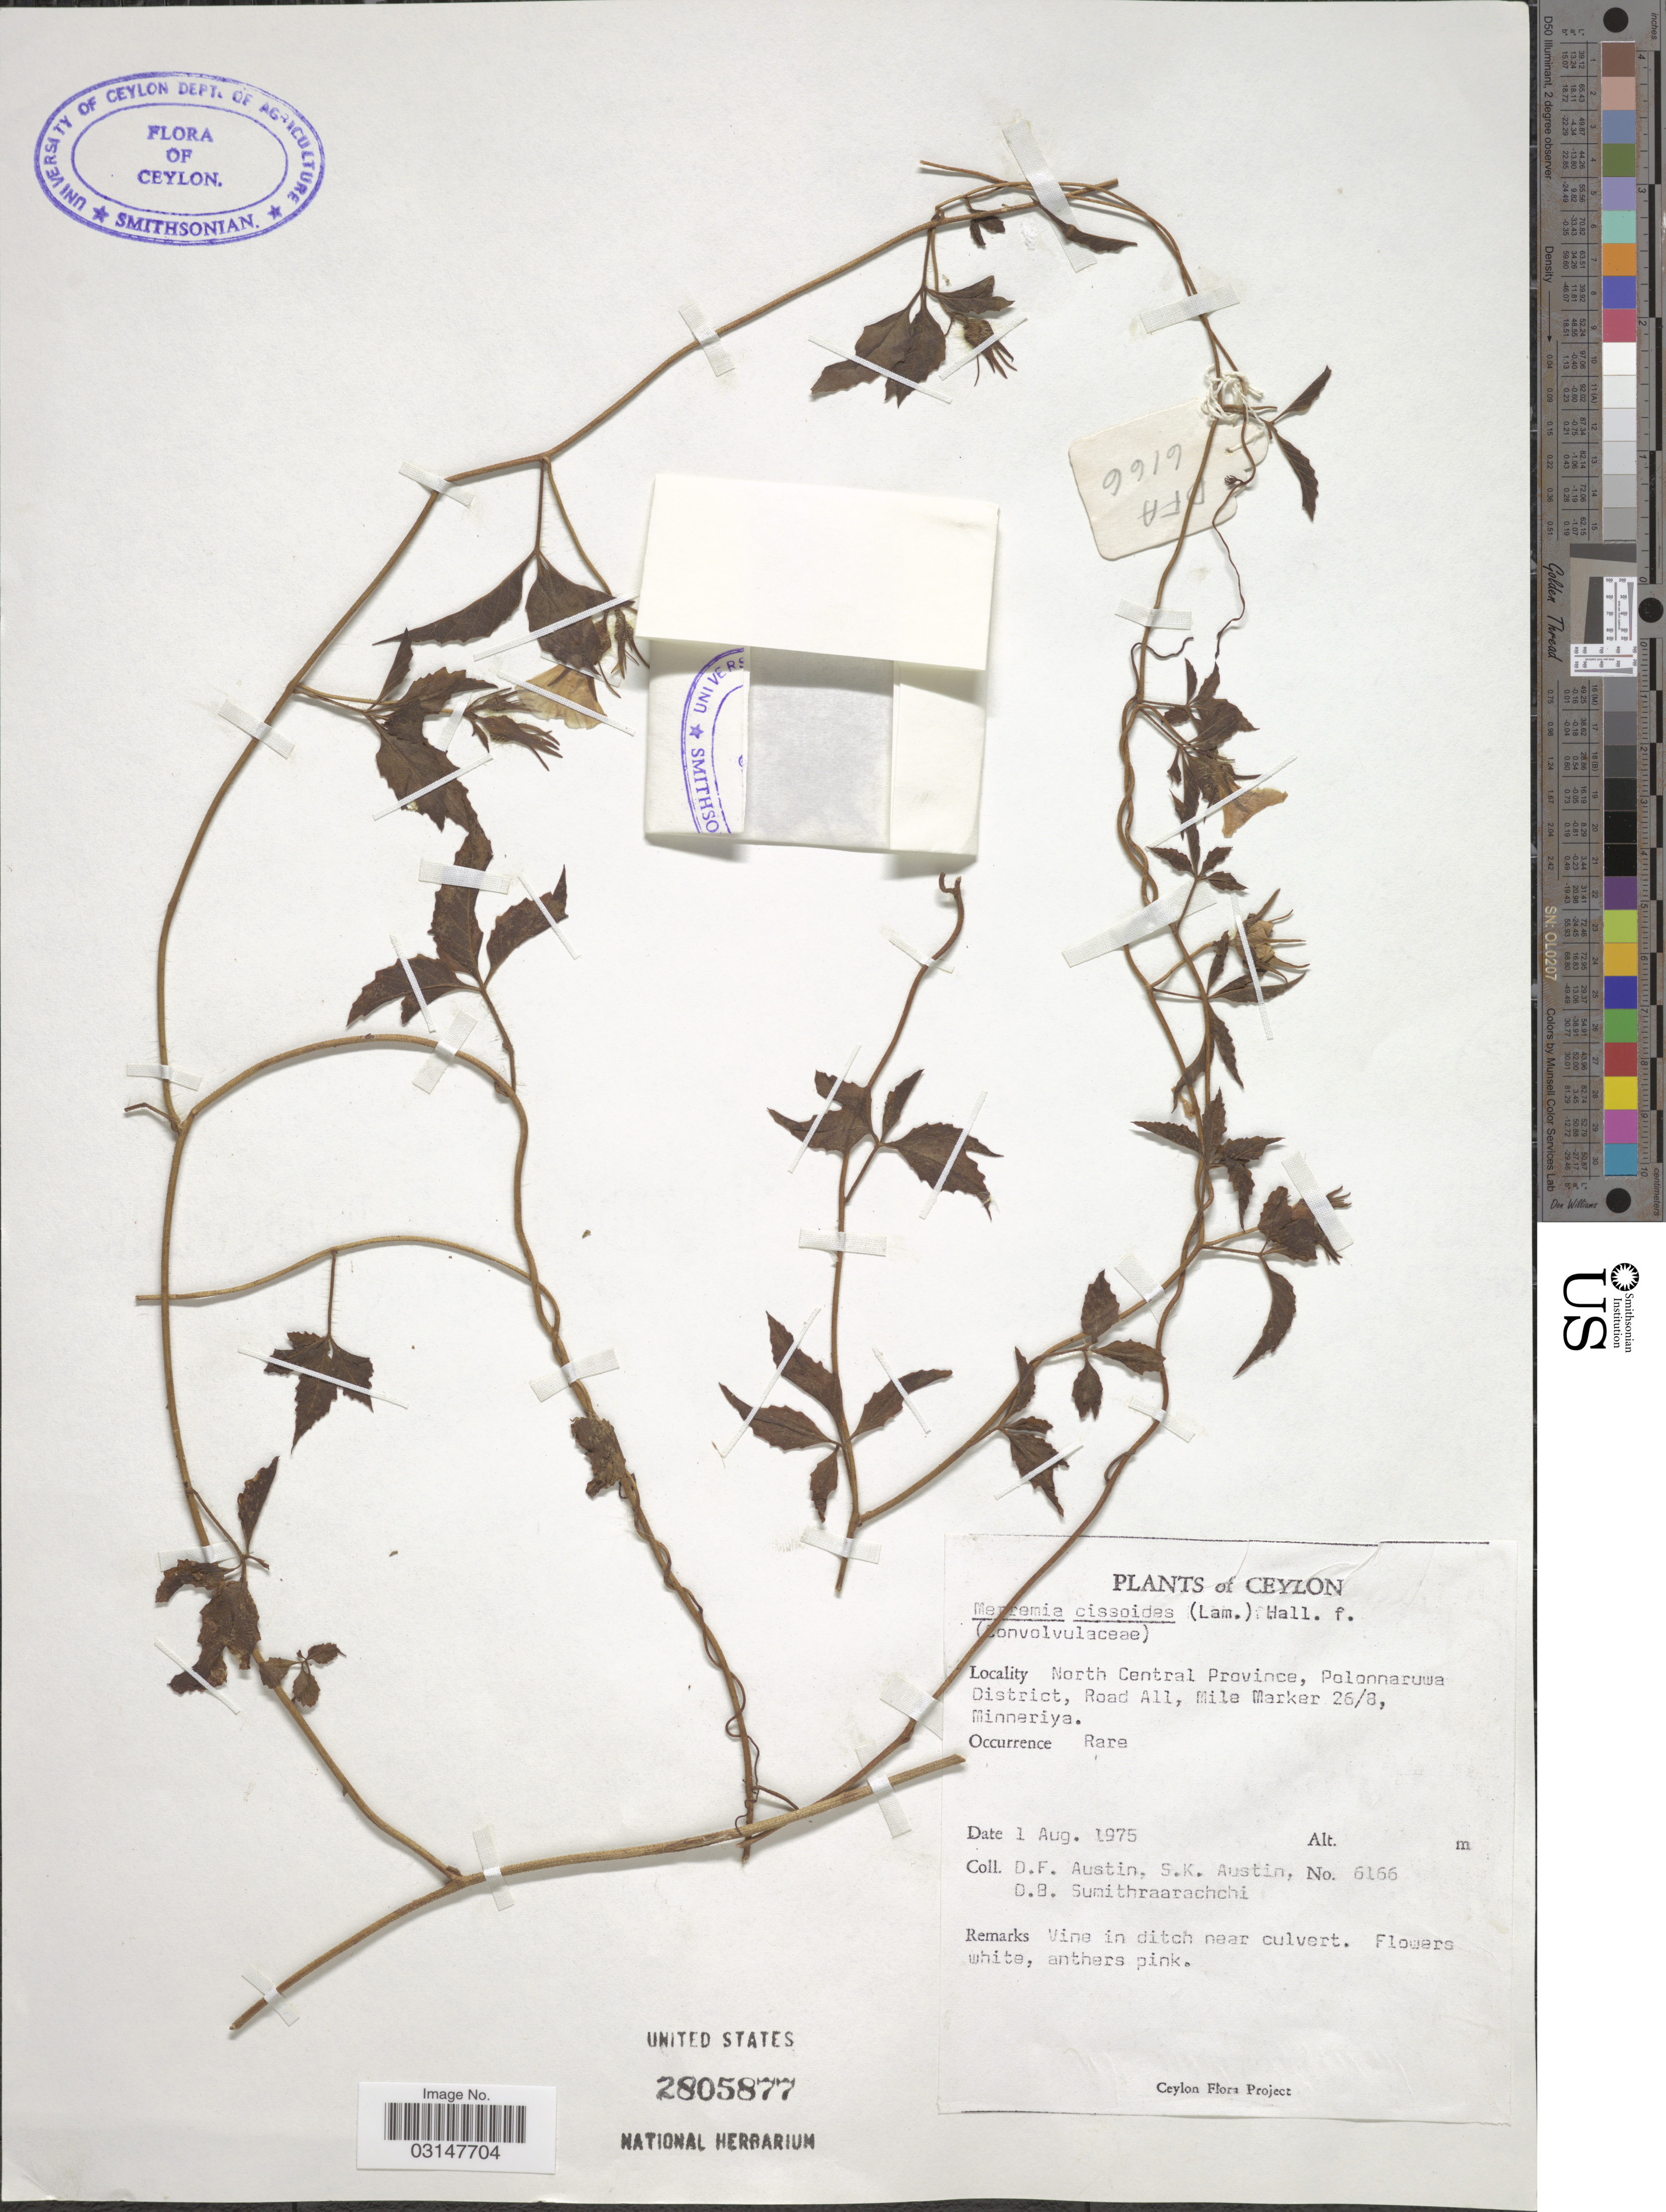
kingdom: Plantae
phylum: Tracheophyta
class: Magnoliopsida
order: Solanales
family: Convolvulaceae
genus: Distimake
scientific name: Distimake cissoides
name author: (Lam.) A. R. Simões & Staples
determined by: Strong, Mark T., (BOT), Smithsonian Institution - National Museum of Natural History (UNITED STATES)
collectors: D. Austin, S. Austin & D. B. Sumithraarachchi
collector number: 6166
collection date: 1975-08-01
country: Sri Lanka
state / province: North Central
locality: Ceylon. Polonnaruwa District, Road A11, Mile Marker 26/8, Minneriya.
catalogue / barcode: US 2805877